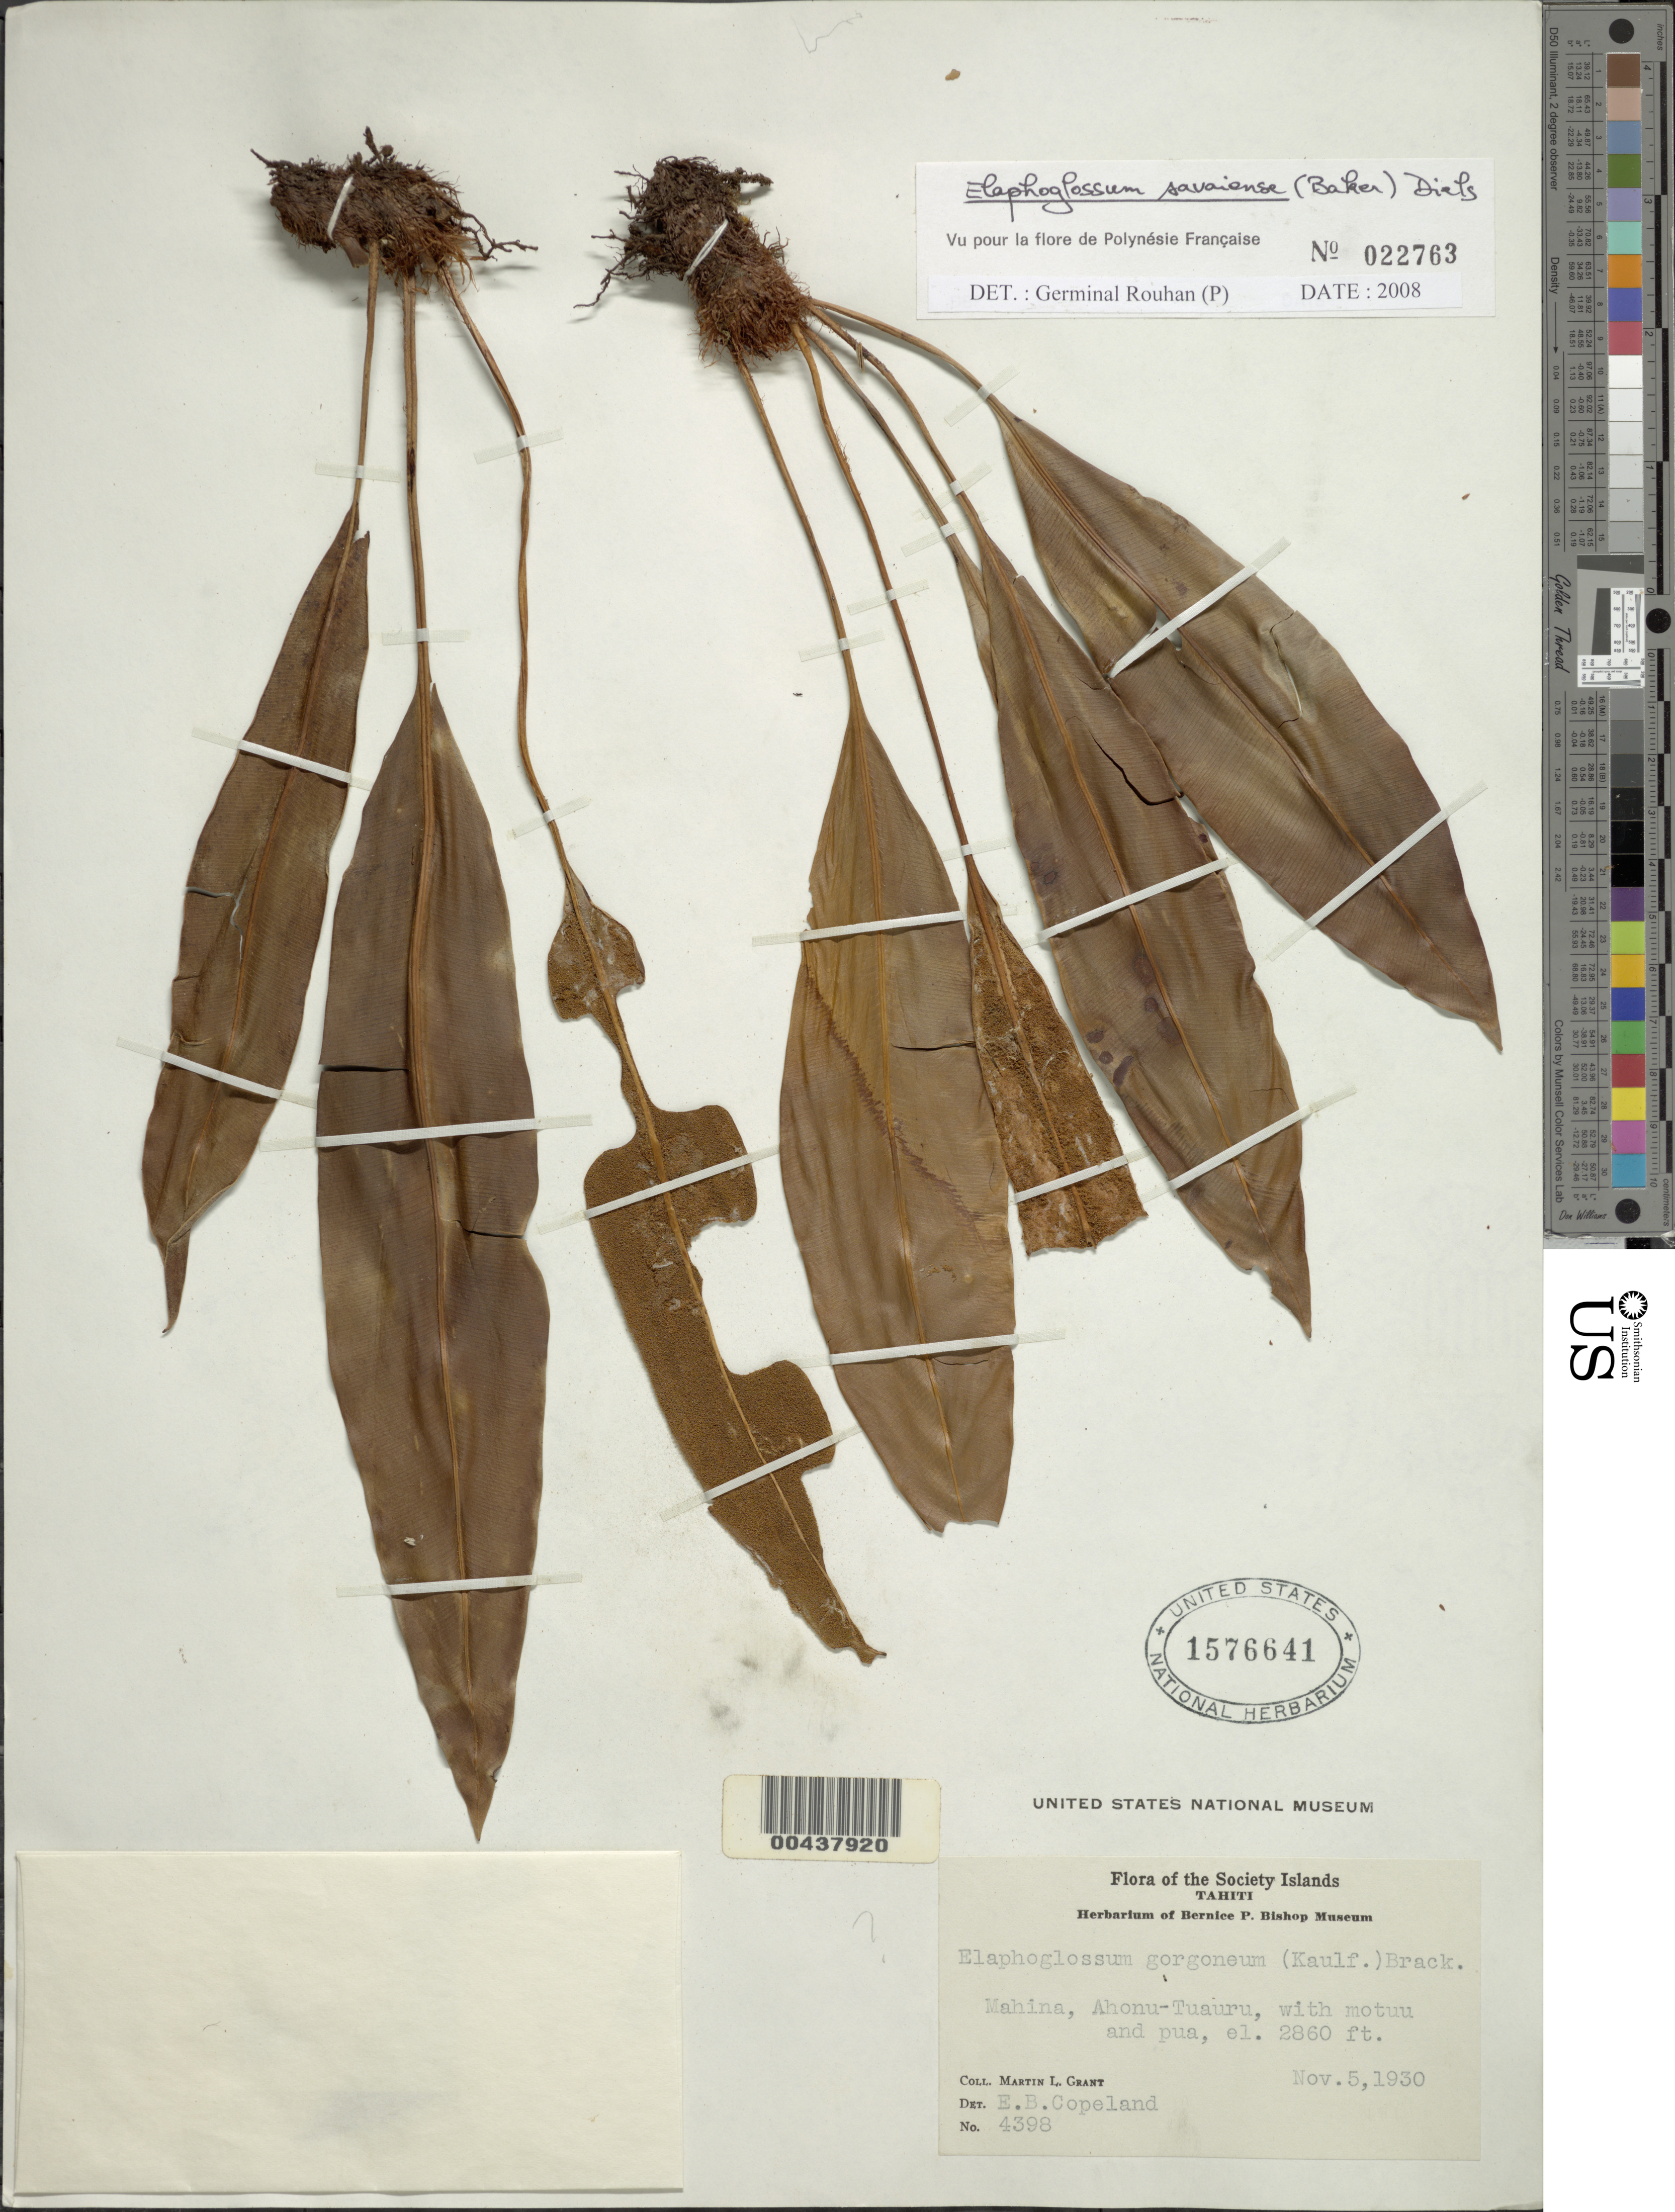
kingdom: Plantae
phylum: Tracheophyta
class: Polypodiopsida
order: Polypodiales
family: Dryopteridaceae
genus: Elaphoglossum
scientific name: Elaphoglossum savaiense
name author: (Baker) Diels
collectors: M. L. Grant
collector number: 4398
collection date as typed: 05 Nov 1930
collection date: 1930-11-05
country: French Polynesia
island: Tahiti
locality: Mahina, ahonu-tuauru [Society Is.]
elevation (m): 872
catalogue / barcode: US 1576641